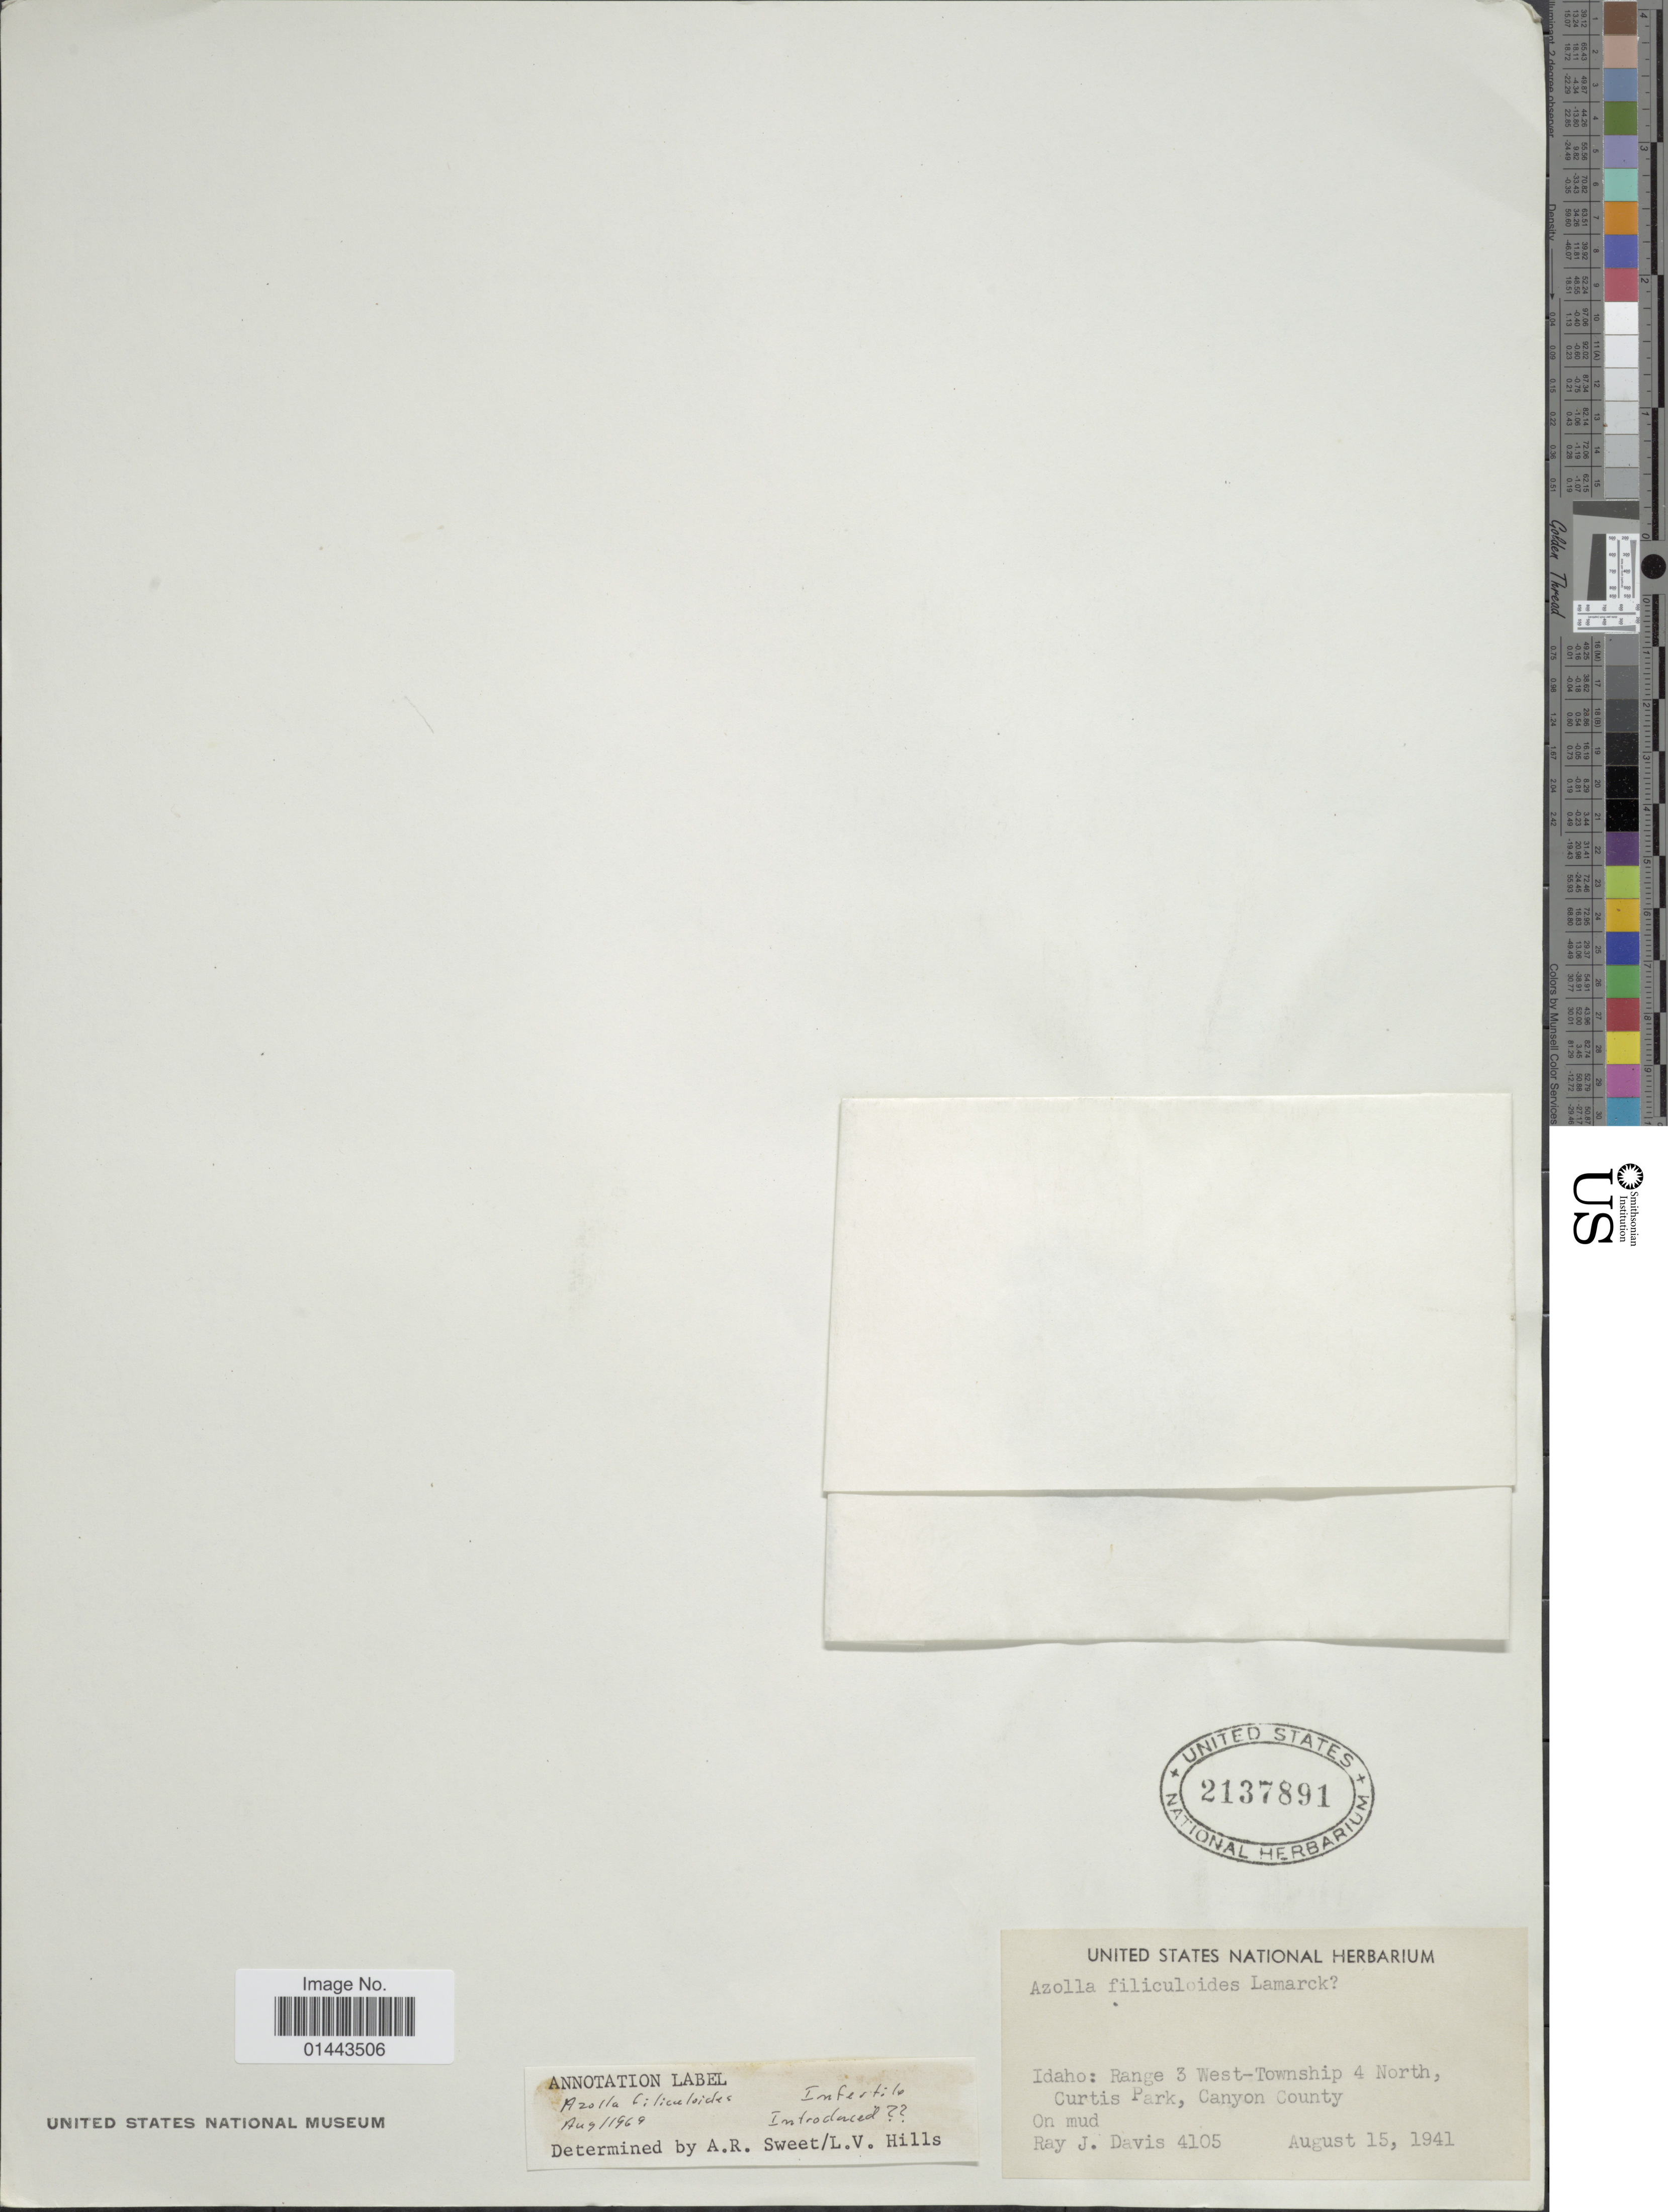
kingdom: Plantae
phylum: Tracheophyta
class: Polypodiopsida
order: Salviniales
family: Salviniaceae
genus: Azolla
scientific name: Azolla filiculoides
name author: Lam.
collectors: R. Davis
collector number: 4105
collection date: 1941-08-15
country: United States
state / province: Idaho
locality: Range 3 West-Township 4 North, Curtis Park, Canyon County. On mud.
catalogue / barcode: US 2137891